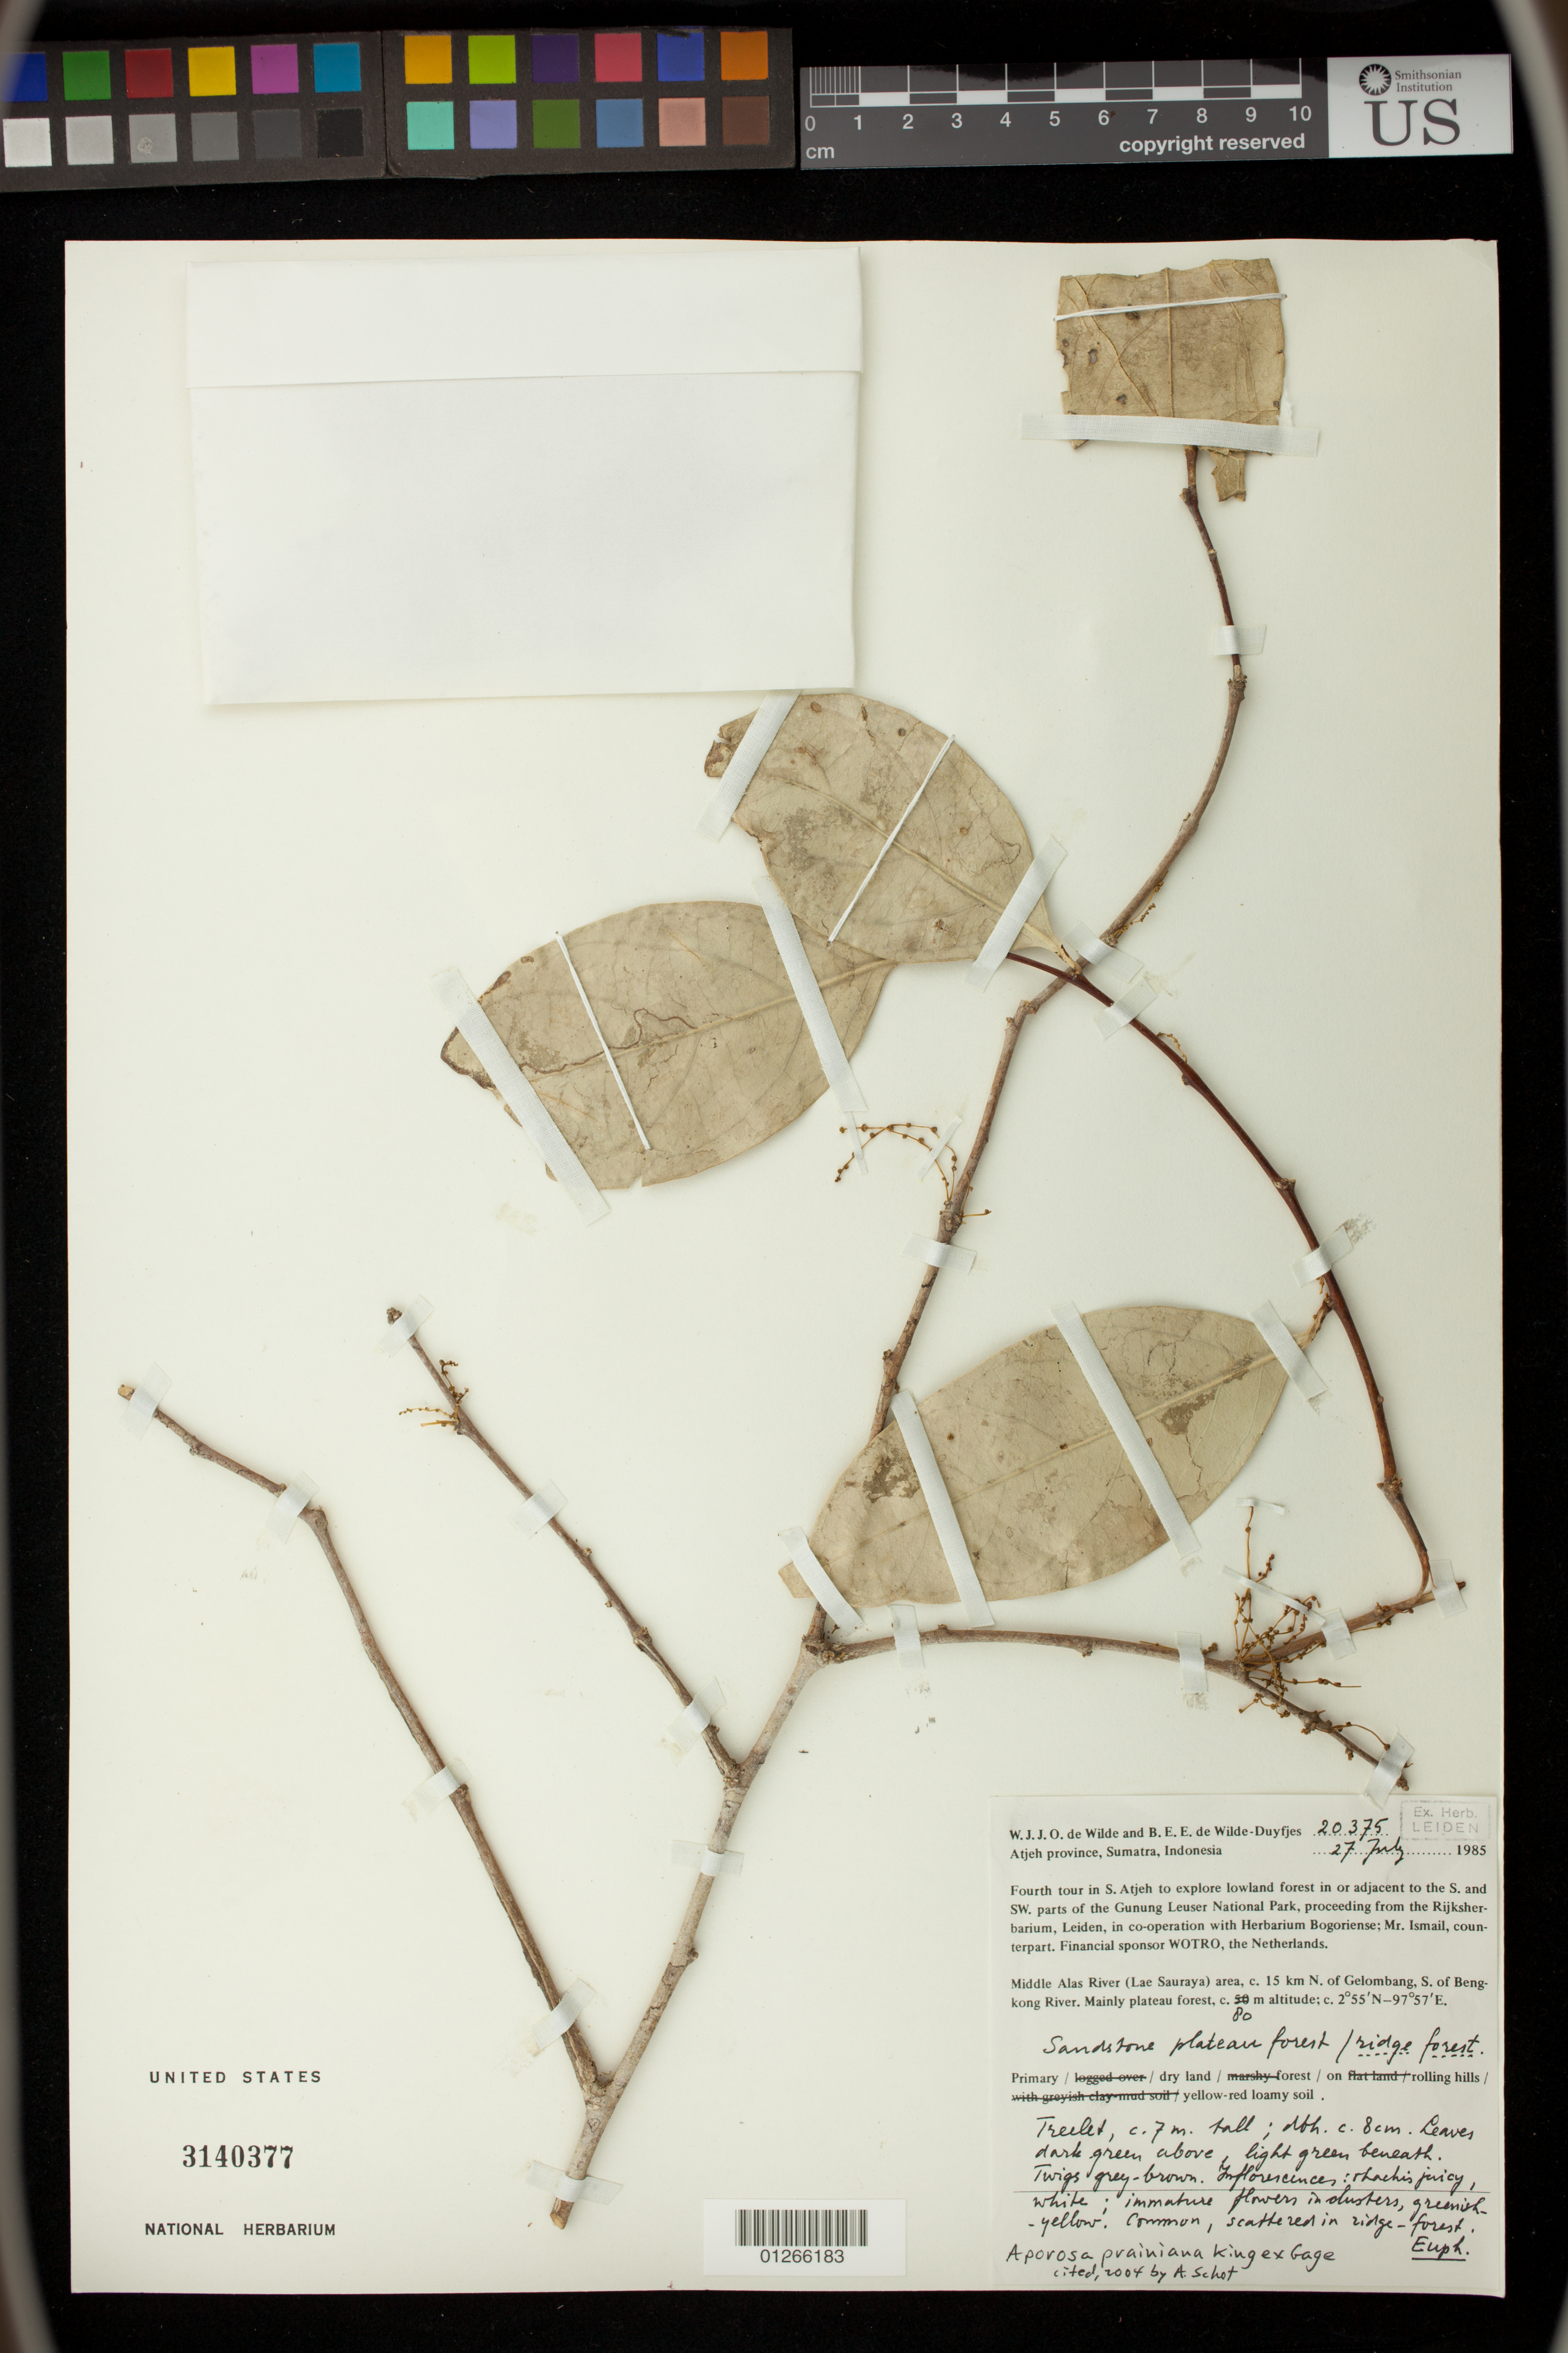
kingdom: Plantae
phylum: Tracheophyta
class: Magnoliopsida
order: Malpighiales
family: Phyllanthaceae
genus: Aporosa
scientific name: Aporosa prainiana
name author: R.M. King & Gamble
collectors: B. E. de Wilde-Duyfjes & W. J. de Wilde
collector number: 20375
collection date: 1985-07-27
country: Indonesia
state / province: Sumatra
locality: SW parts of the Gunung Leuser Park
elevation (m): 80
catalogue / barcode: US 3140377